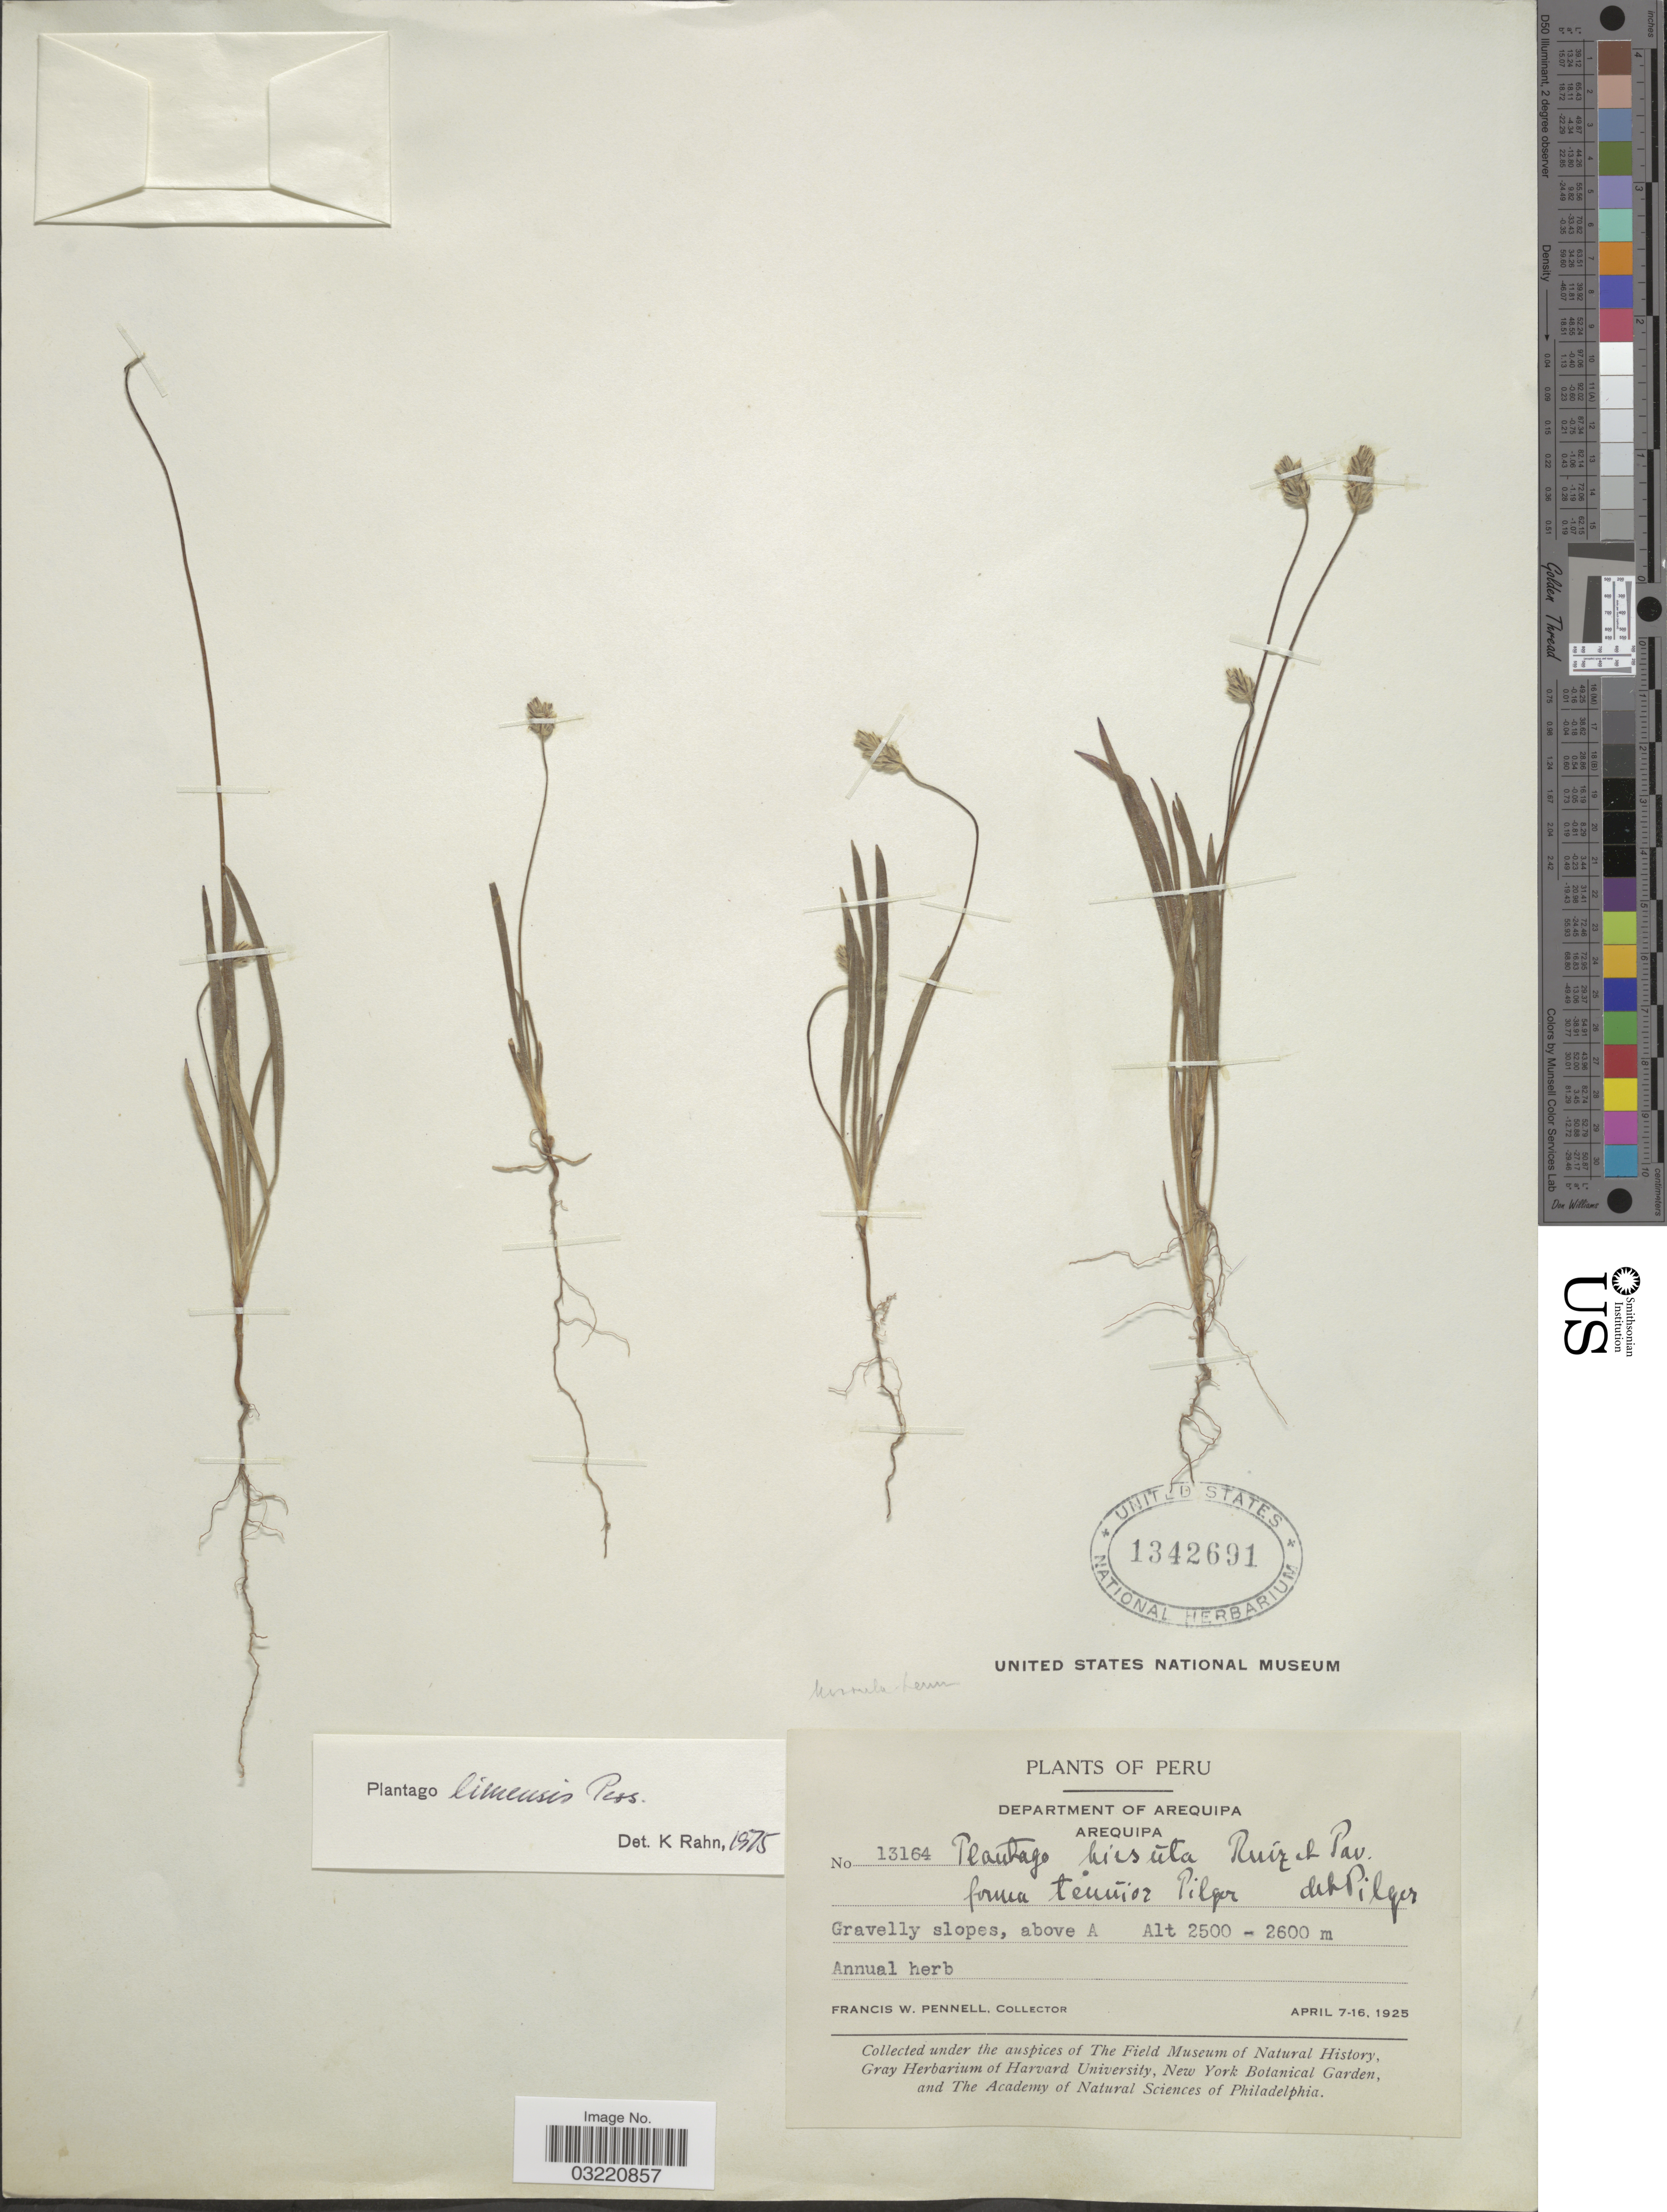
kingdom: Plantae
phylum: Tracheophyta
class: Magnoliopsida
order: Lamiales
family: Plantaginaceae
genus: Plantago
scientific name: Plantago limensis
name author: Pers.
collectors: F. W. Pennell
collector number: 13164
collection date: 1925-04-07/1925-04-16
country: Peru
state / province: Arequipa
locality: Department of Arequipa. Arequipa. Gravelly slopes, above A.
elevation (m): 2500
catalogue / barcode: US 1342691